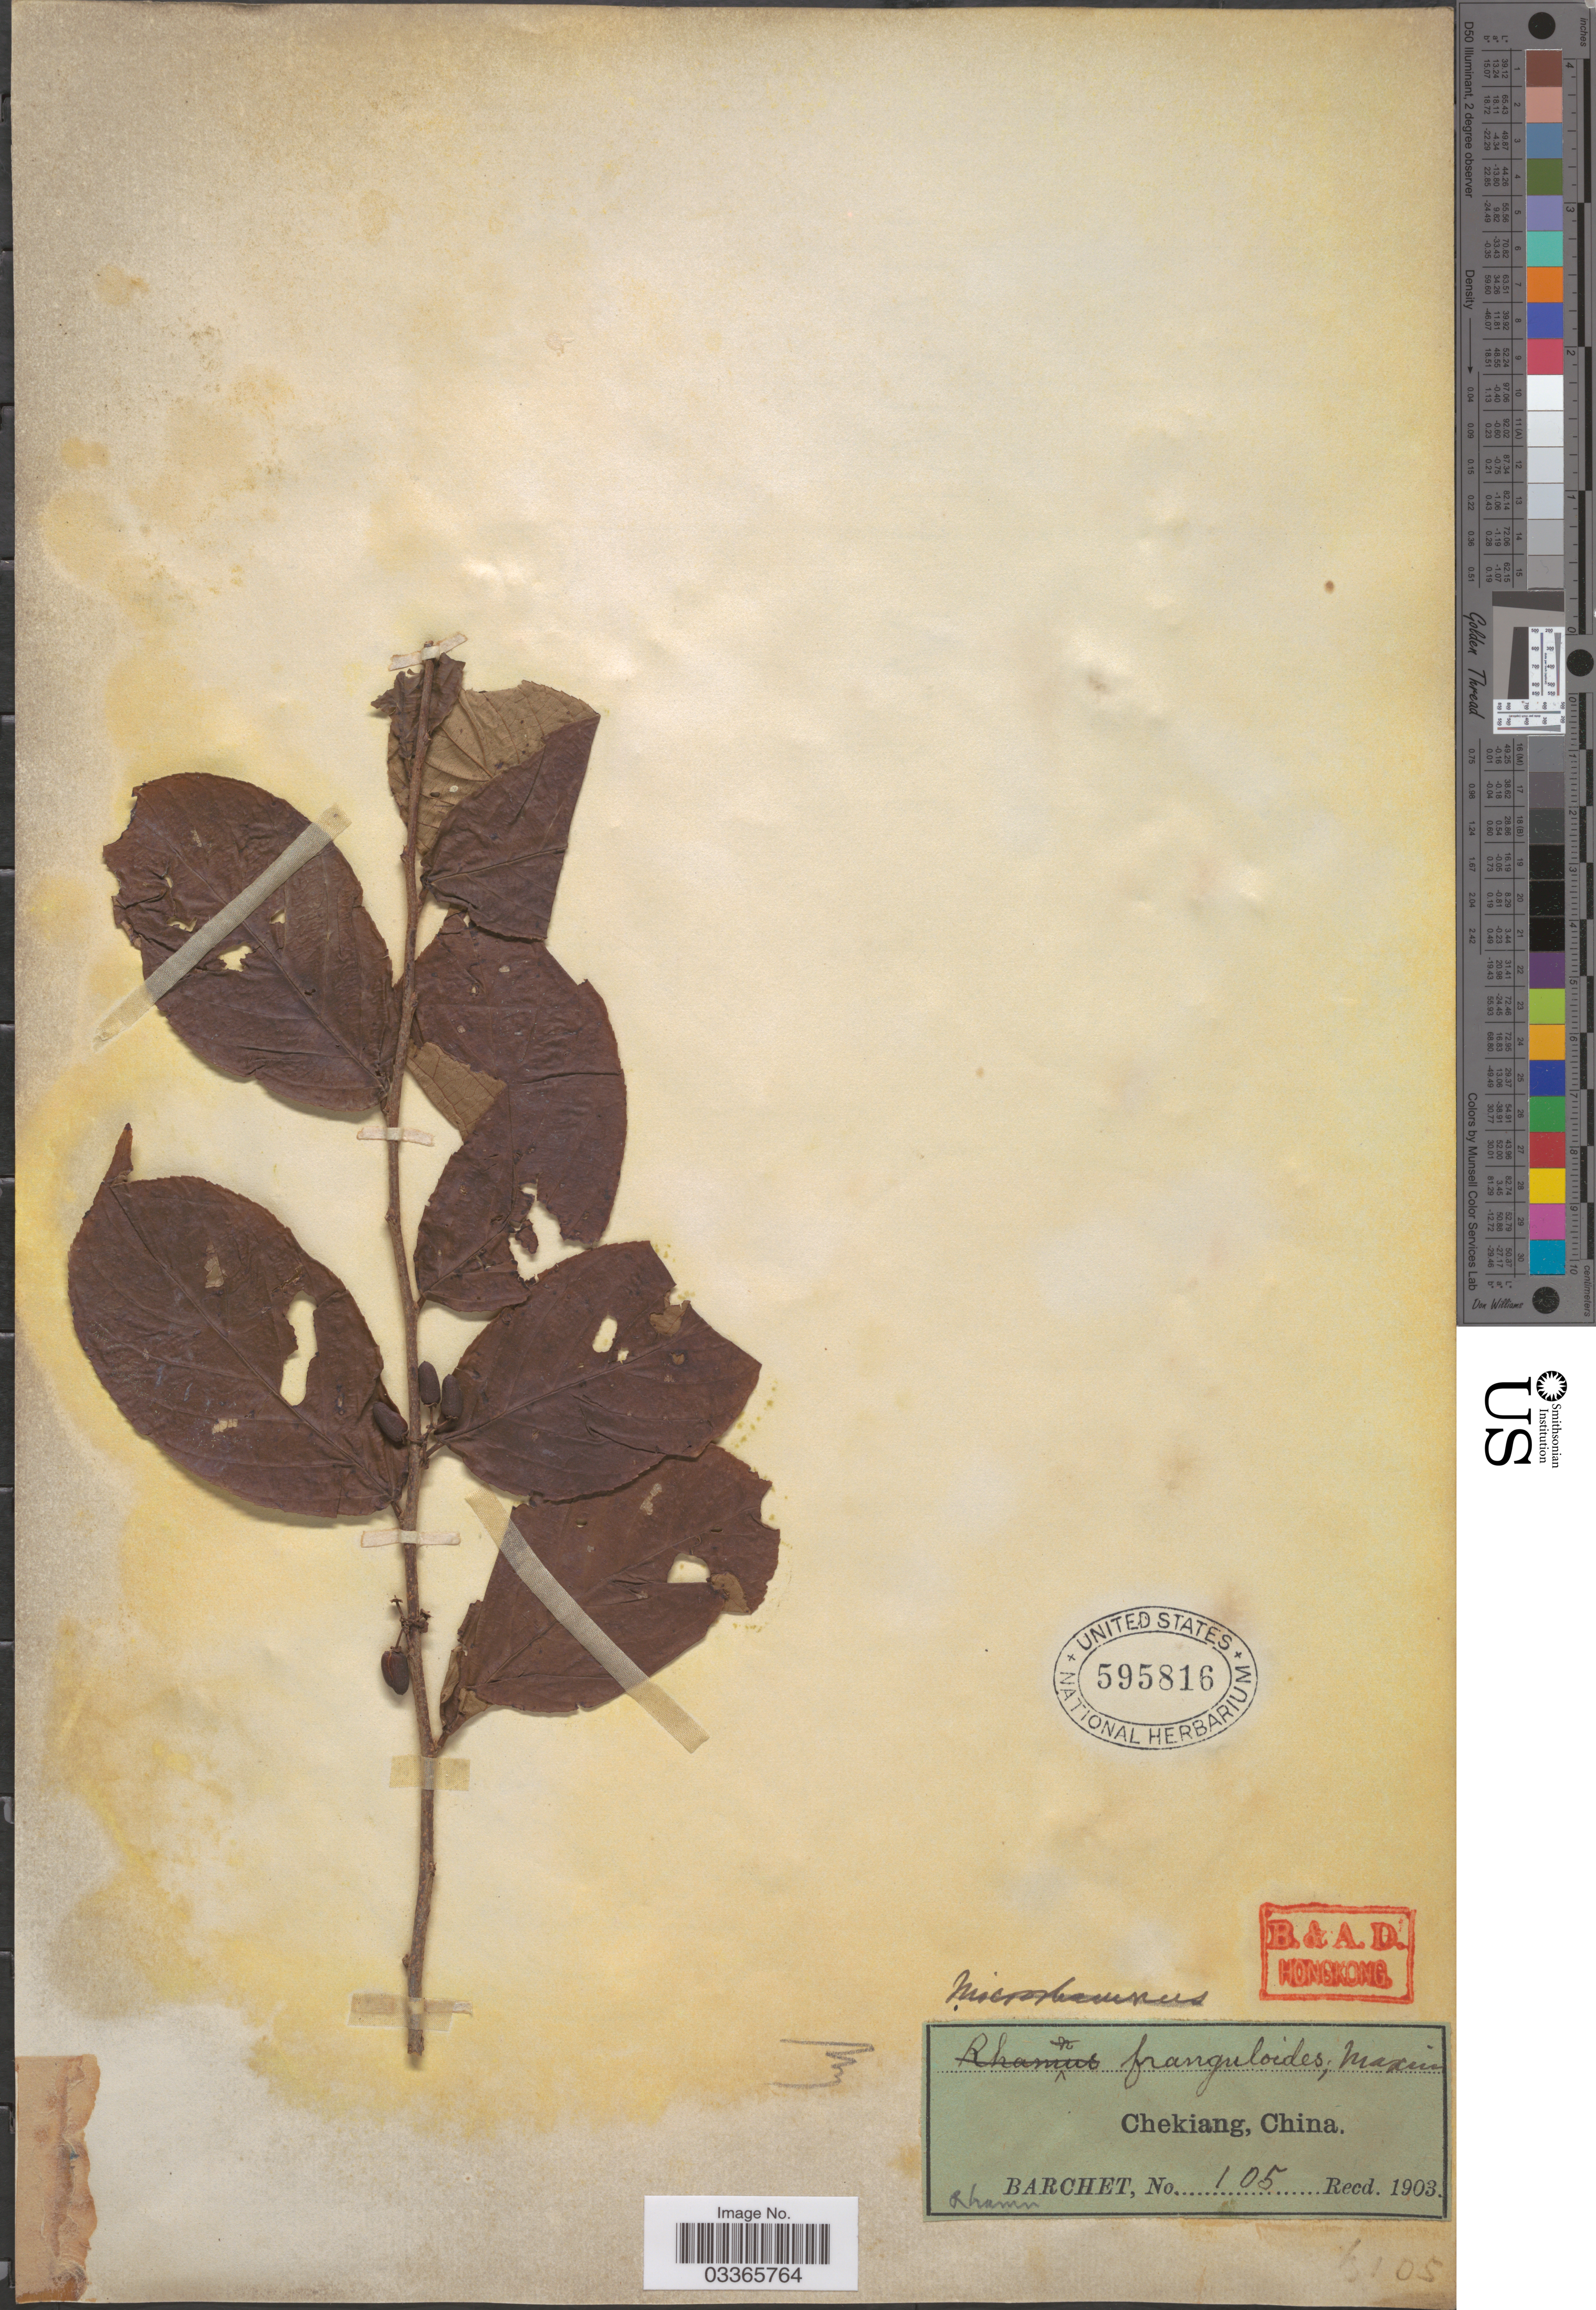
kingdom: Plantae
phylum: Tracheophyta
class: Magnoliopsida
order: Rosales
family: Rhamnaceae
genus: Rhamnella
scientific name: Rhamnella franguloides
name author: (Maxim.) Weberb.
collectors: Barchet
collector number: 105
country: China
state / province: Zhejiang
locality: Chekiang.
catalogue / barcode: US 595816